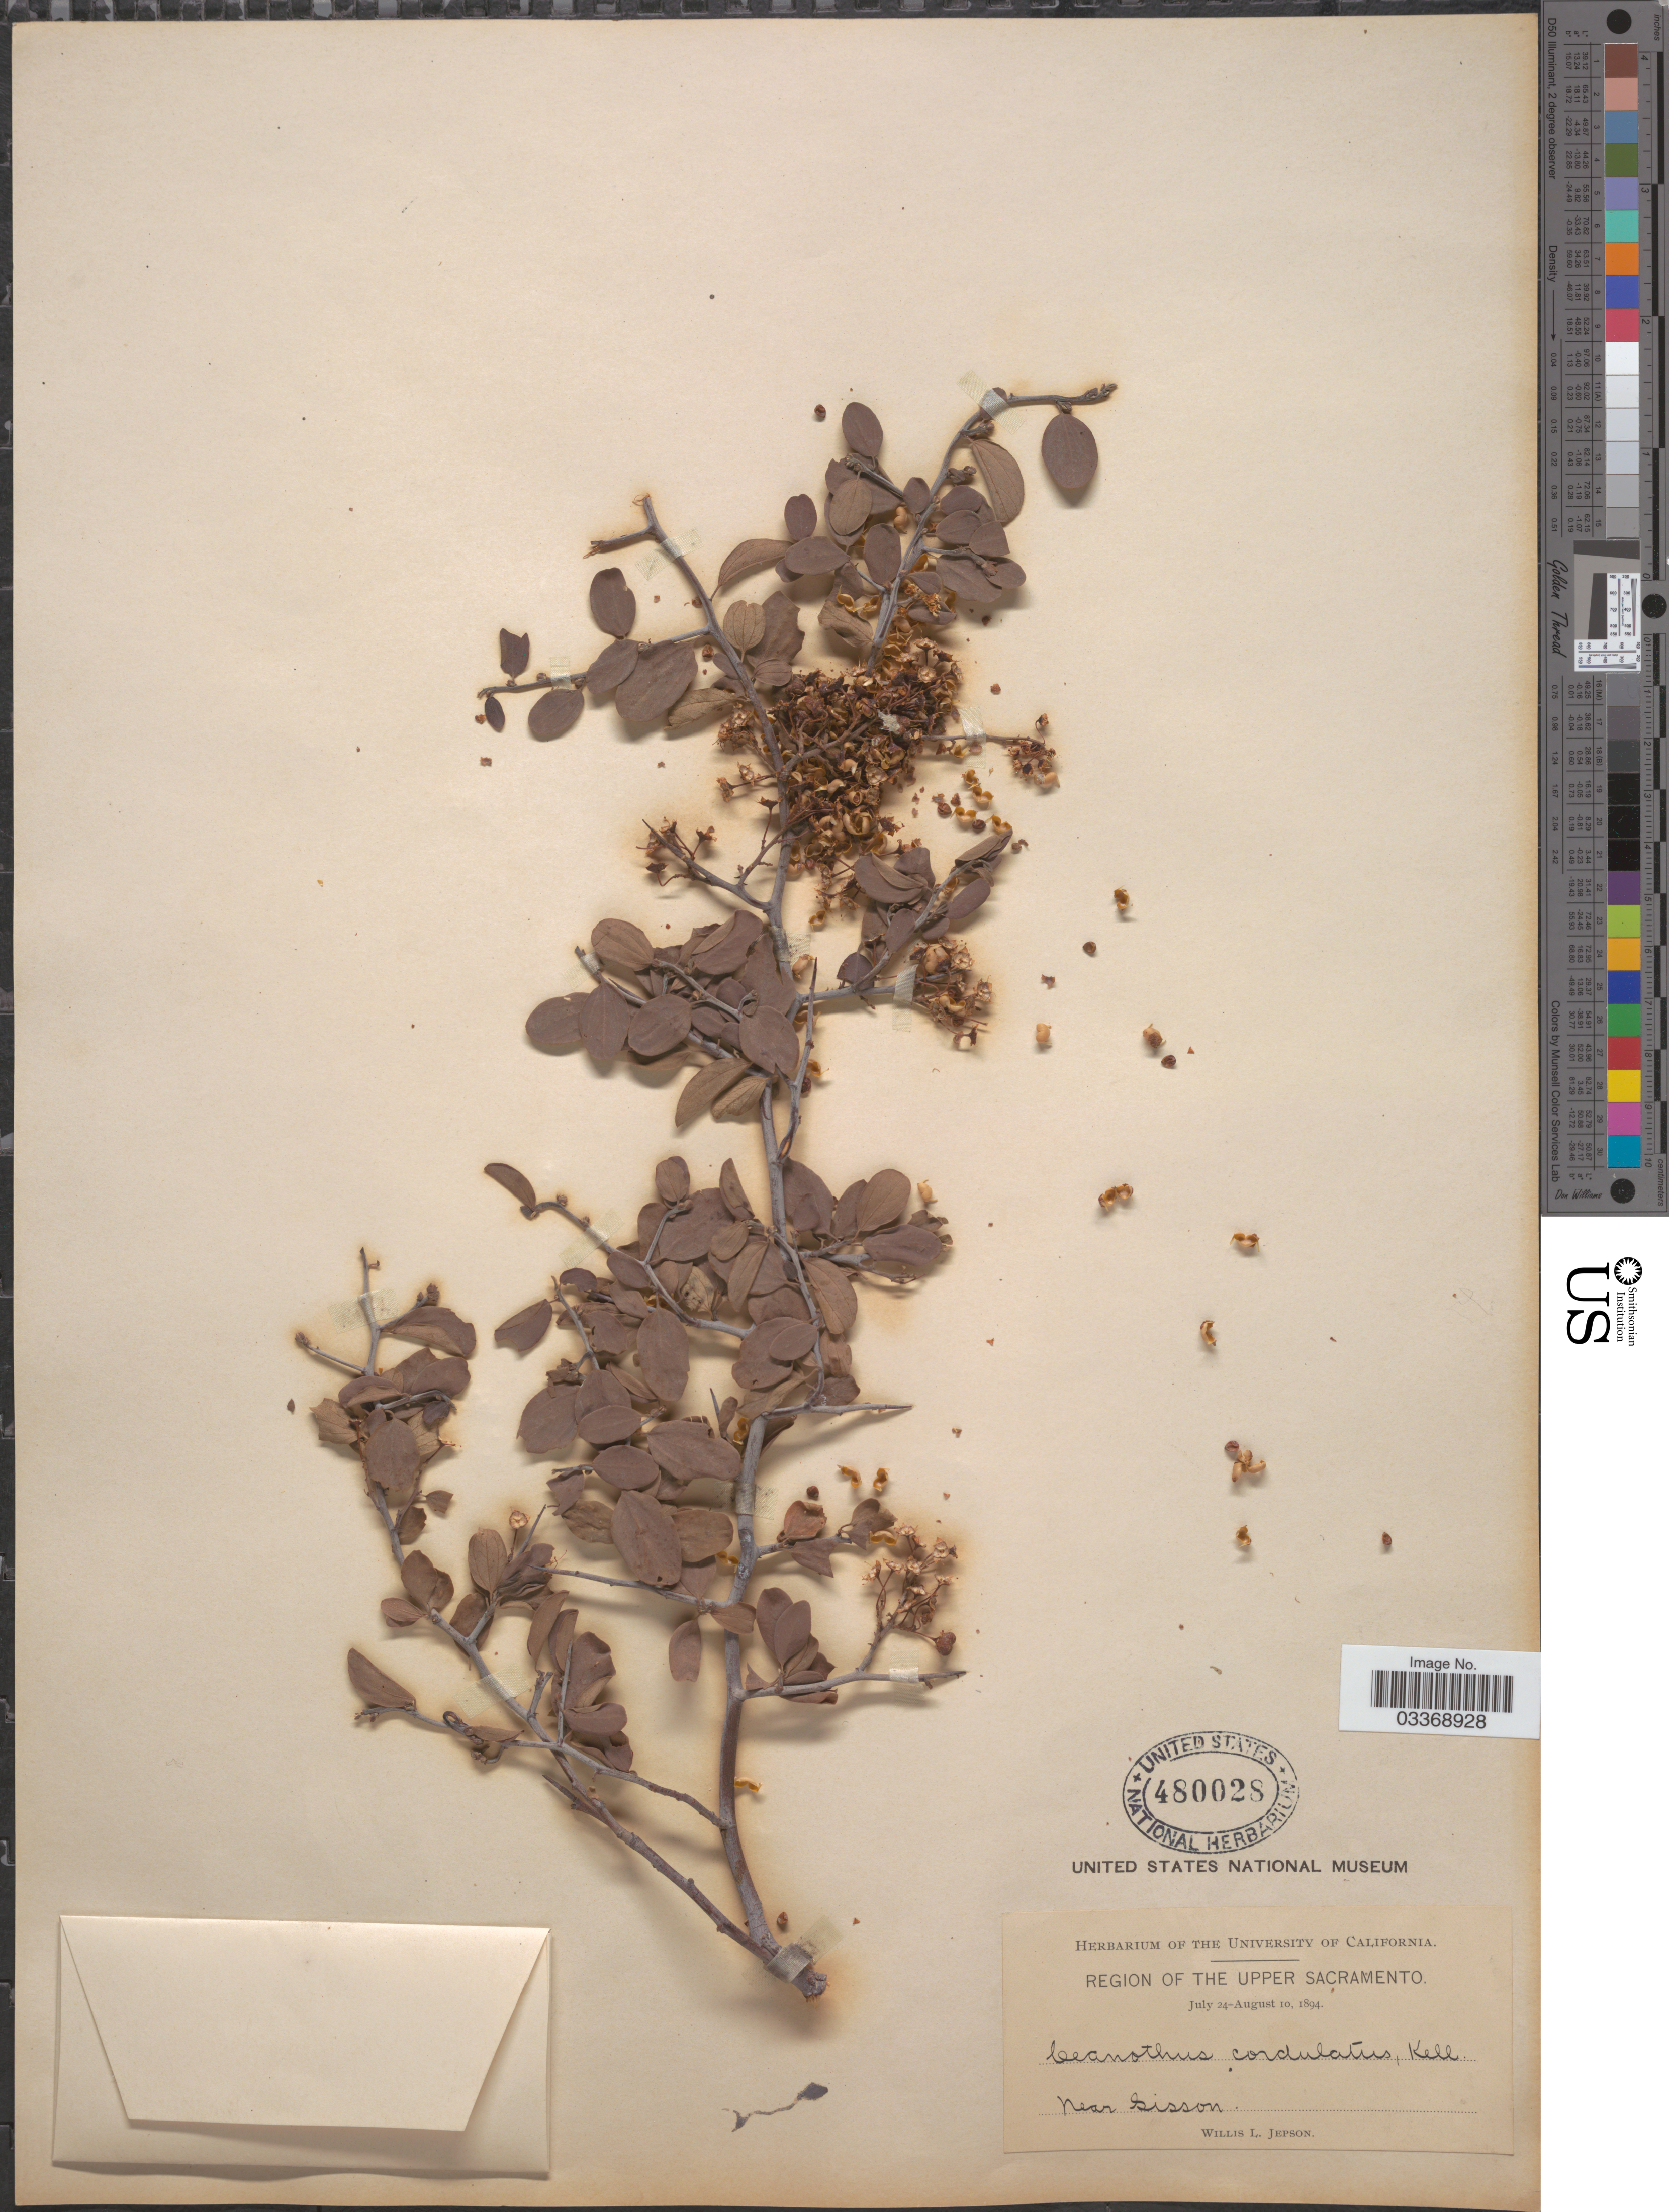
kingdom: Plantae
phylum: Tracheophyta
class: Magnoliopsida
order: Rosales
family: Rhamnaceae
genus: Ceanothus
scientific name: Ceanothus cordulatus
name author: Kellogg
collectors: W. L. Jepson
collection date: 1894-07-24/1894-08-10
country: United States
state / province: California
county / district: Sacramento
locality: The Upper Sacramento. Near Sisson.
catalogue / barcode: US 480028